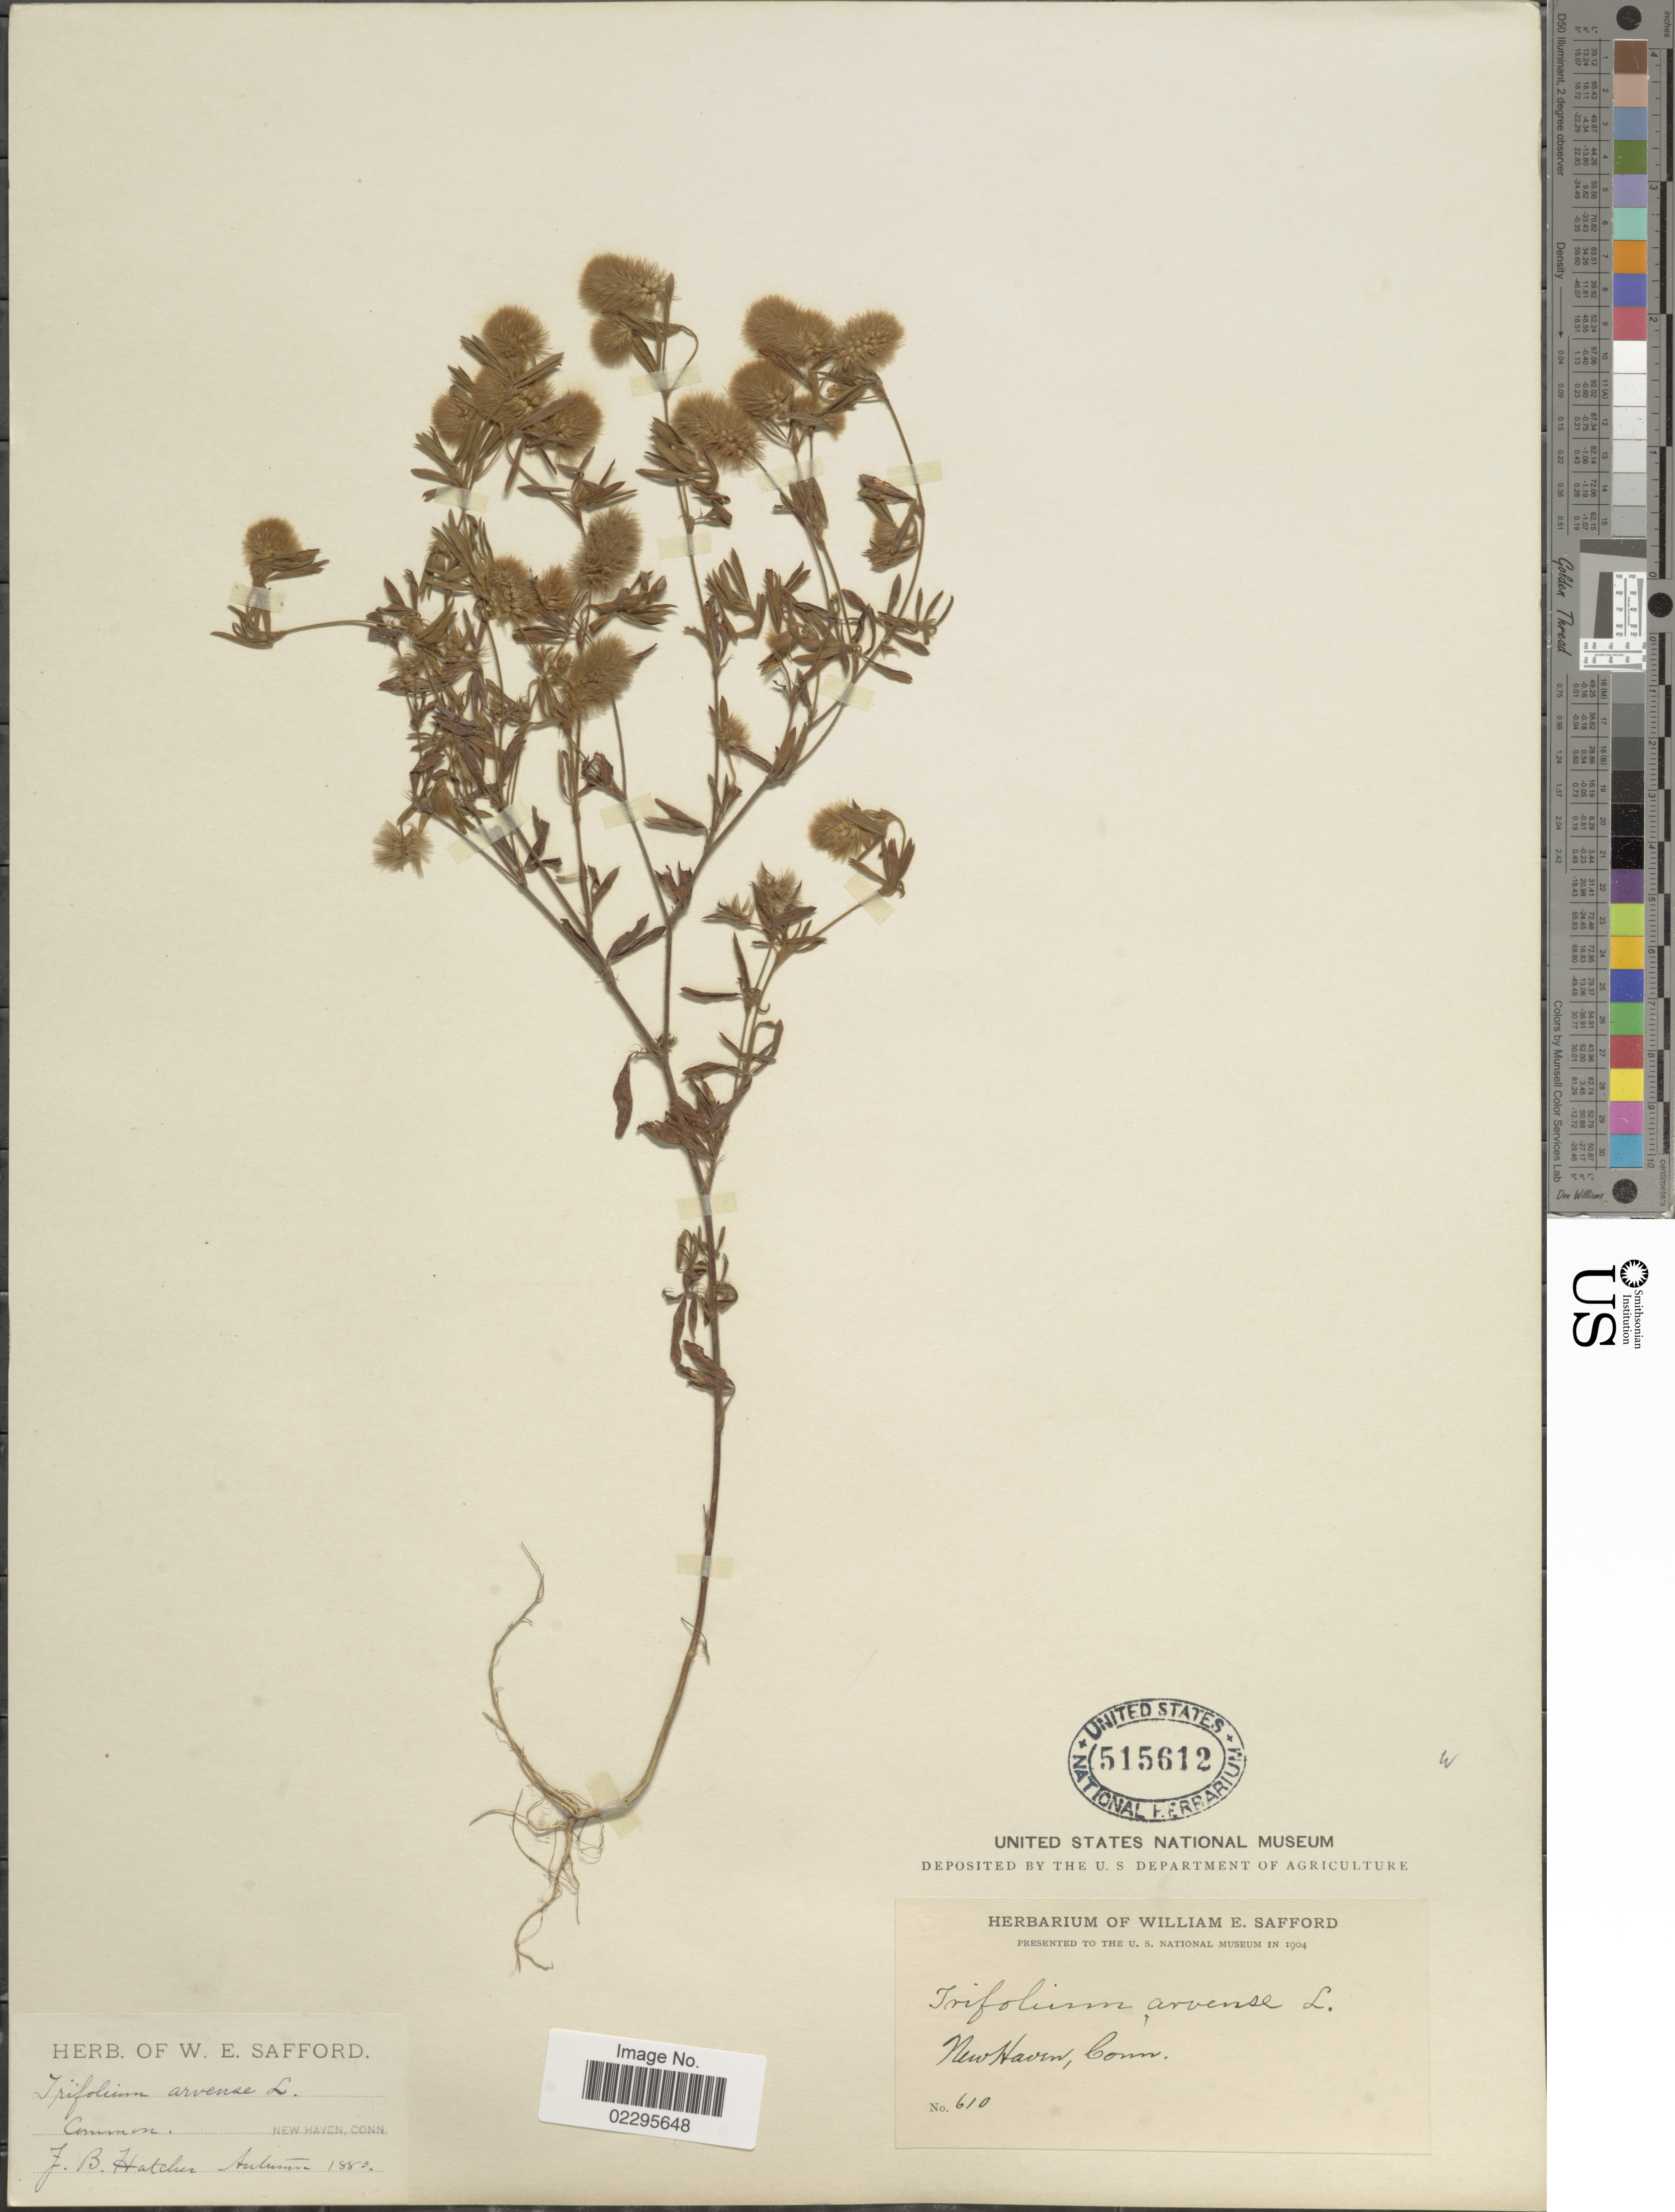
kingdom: Plantae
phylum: Tracheophyta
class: Magnoliopsida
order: Fabales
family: Fabaceae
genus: Trifolium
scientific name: Trifolium arvense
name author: L.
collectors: J. Hatcher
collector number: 610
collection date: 1883-08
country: United States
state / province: Connecticut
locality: New Haven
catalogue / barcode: US 515612